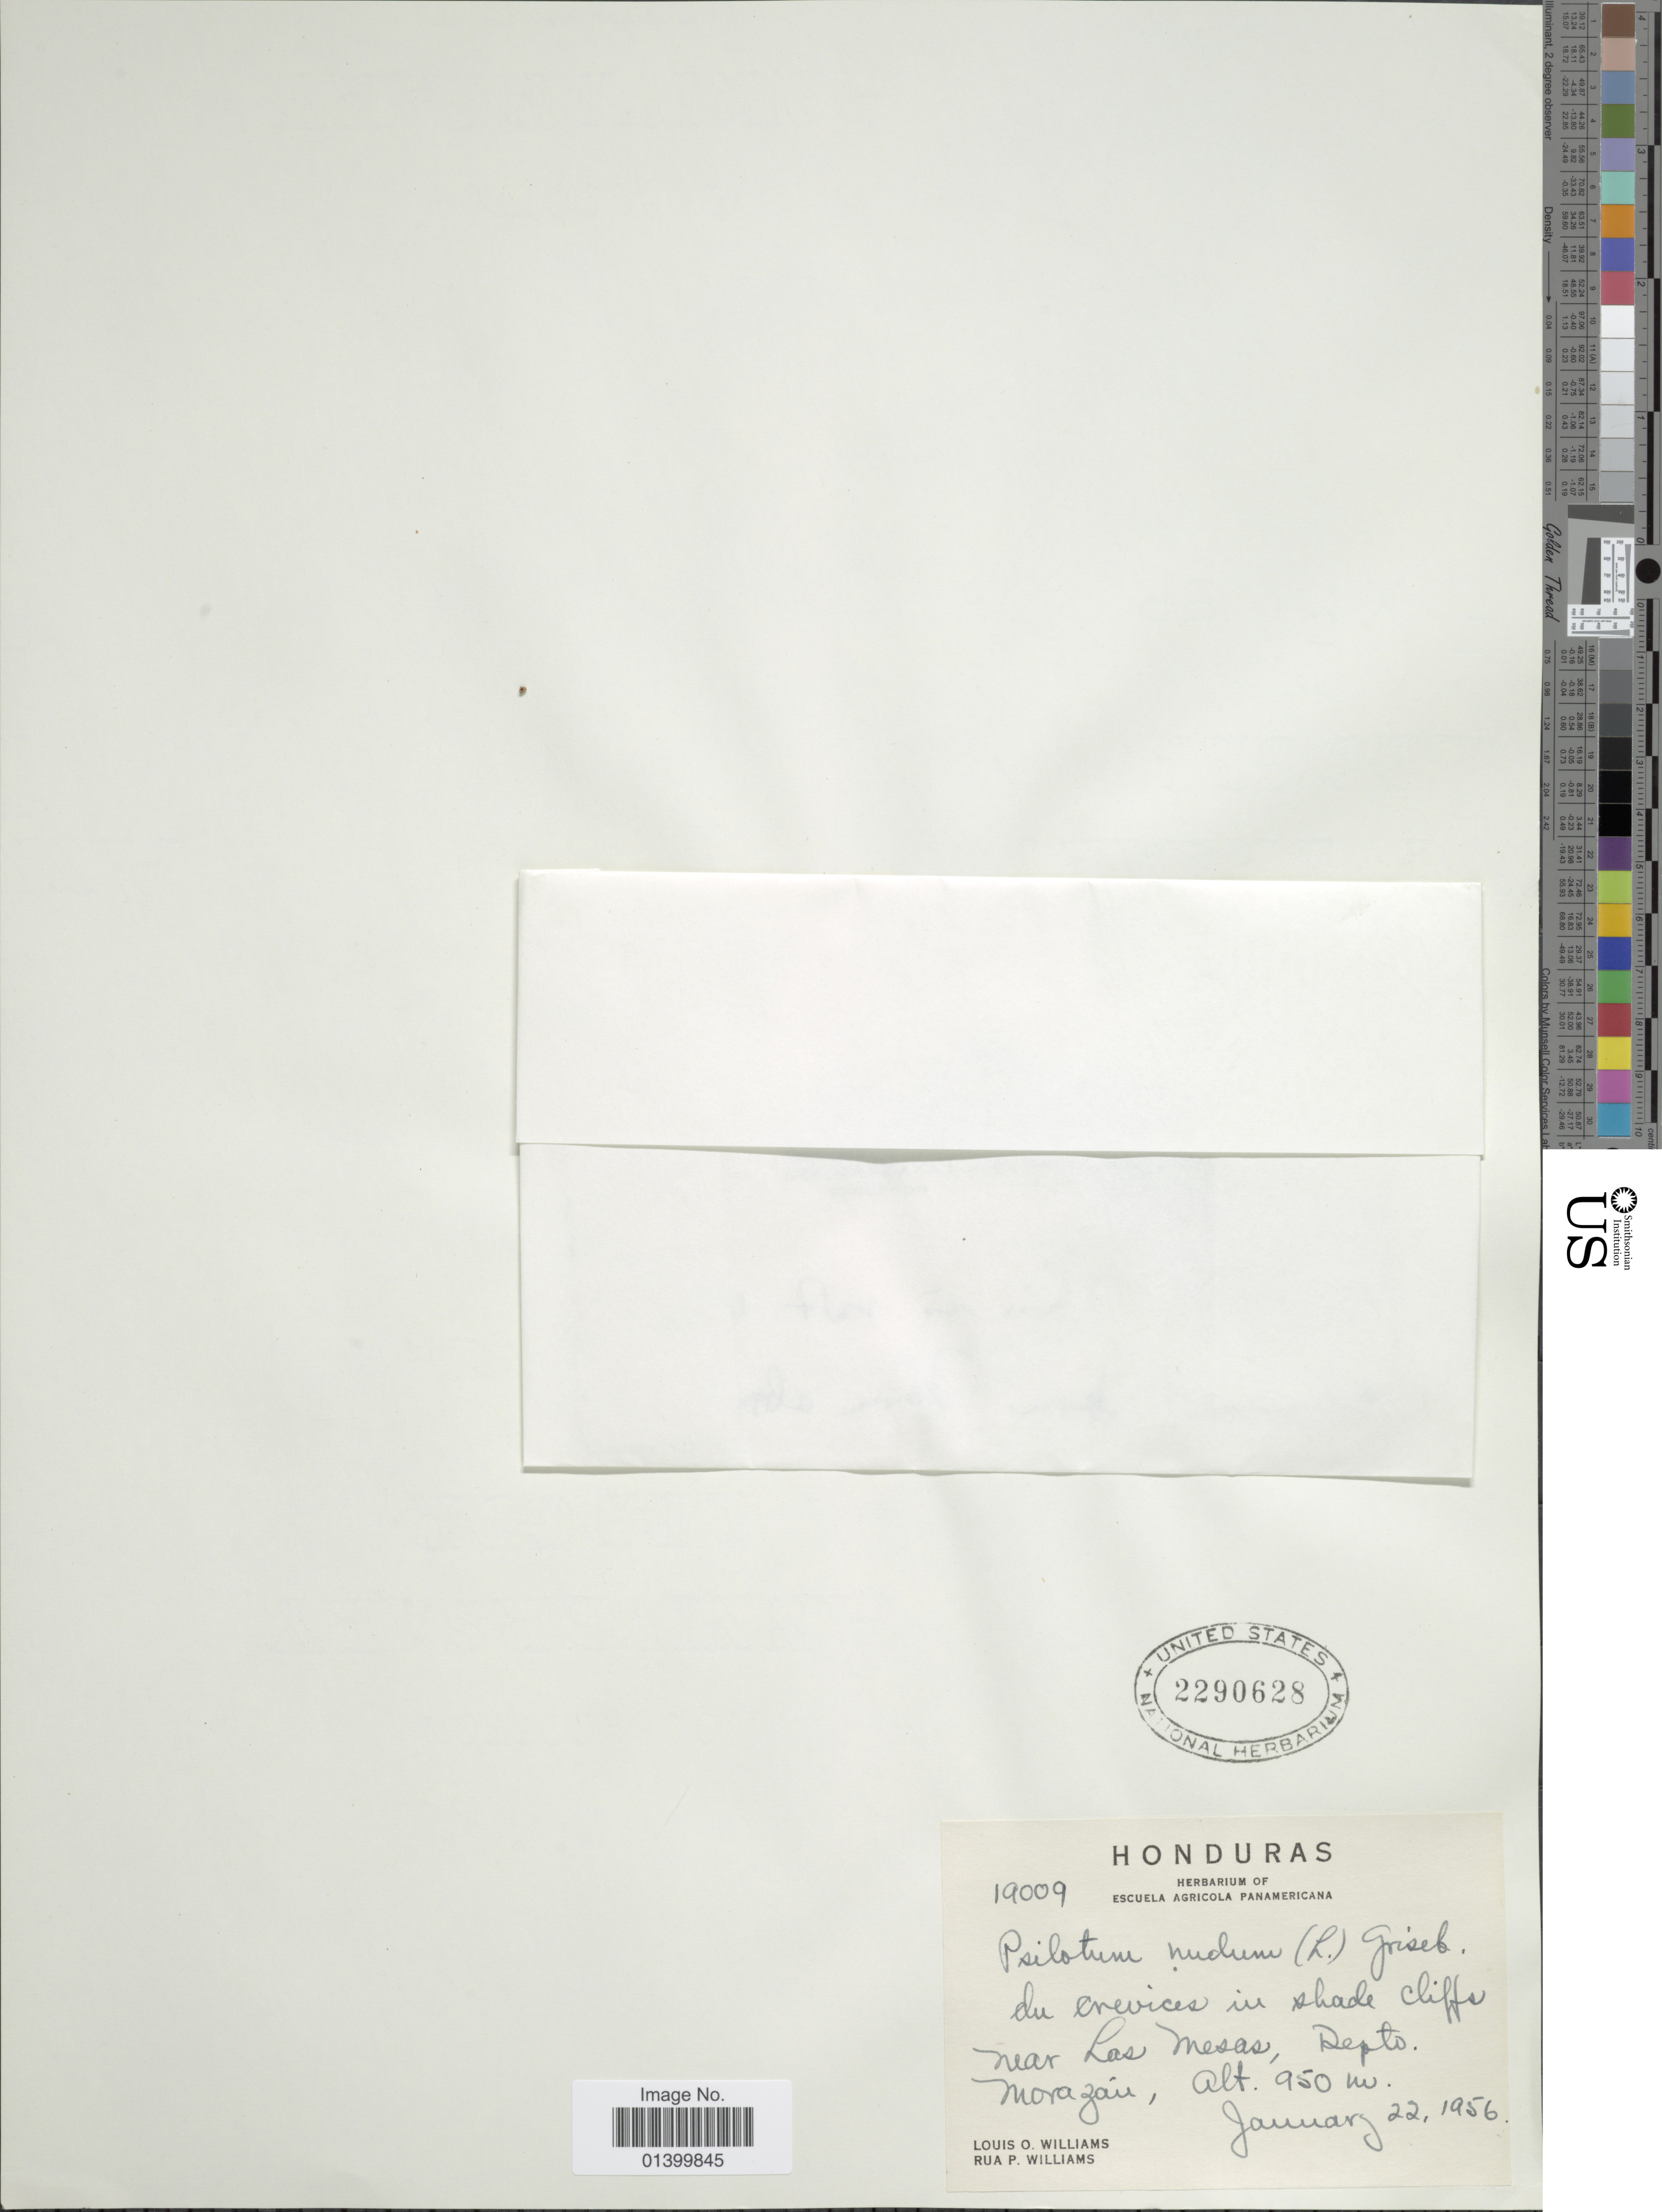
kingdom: Plantae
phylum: Tracheophyta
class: Polypodiopsida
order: Psilotales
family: Psilotaceae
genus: Psilotum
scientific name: Psilotum nudum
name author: (L.) P. Beauv.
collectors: L. O. Williams & R. P. Williams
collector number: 19009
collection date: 1956-01-22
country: Honduras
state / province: Fco. Morazán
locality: Du crevices in shade cliffs near Las Mesas, Depto. Morazán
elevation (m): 950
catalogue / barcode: US 2290628